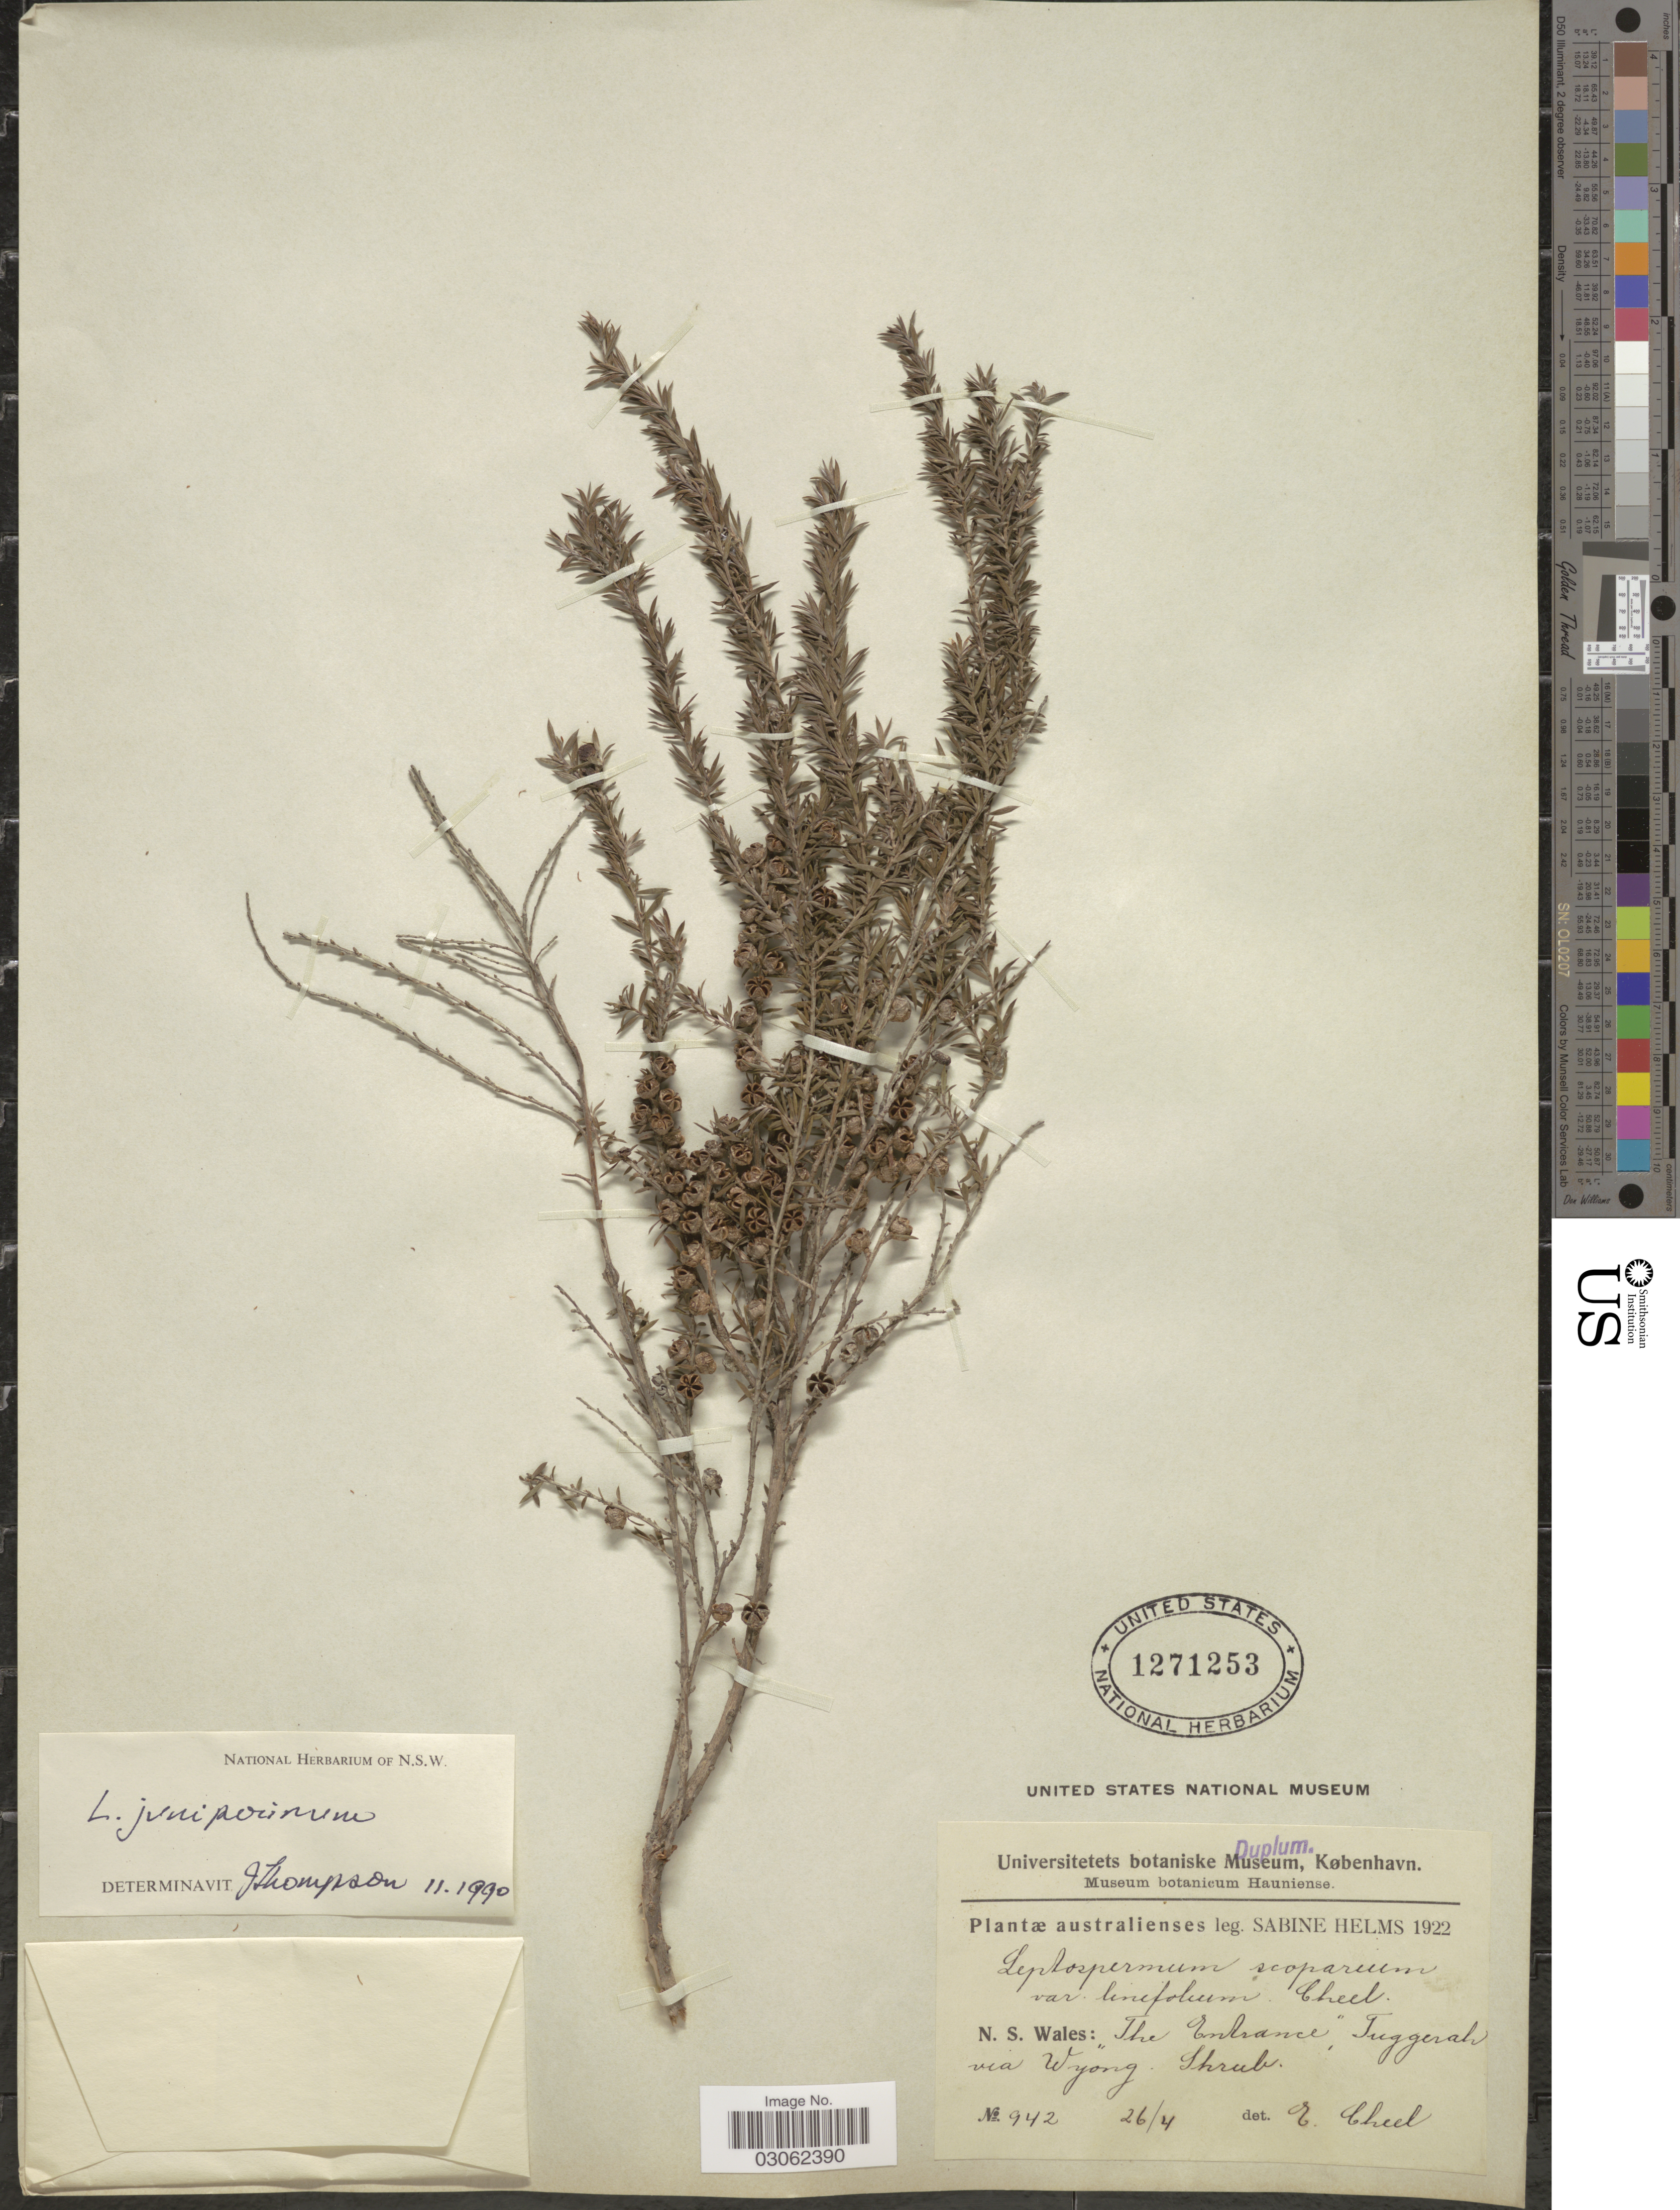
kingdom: Plantae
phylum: Tracheophyta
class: Magnoliopsida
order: Myrtales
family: Myrtaceae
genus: Leptospermum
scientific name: Leptospermum juniperinum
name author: Sm.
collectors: S. Helms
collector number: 942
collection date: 1922-04-26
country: Australia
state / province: New South Wales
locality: N. S. Wales: "The Entrance", Tuggerah via Wyong. Shrub.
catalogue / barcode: US 1271253